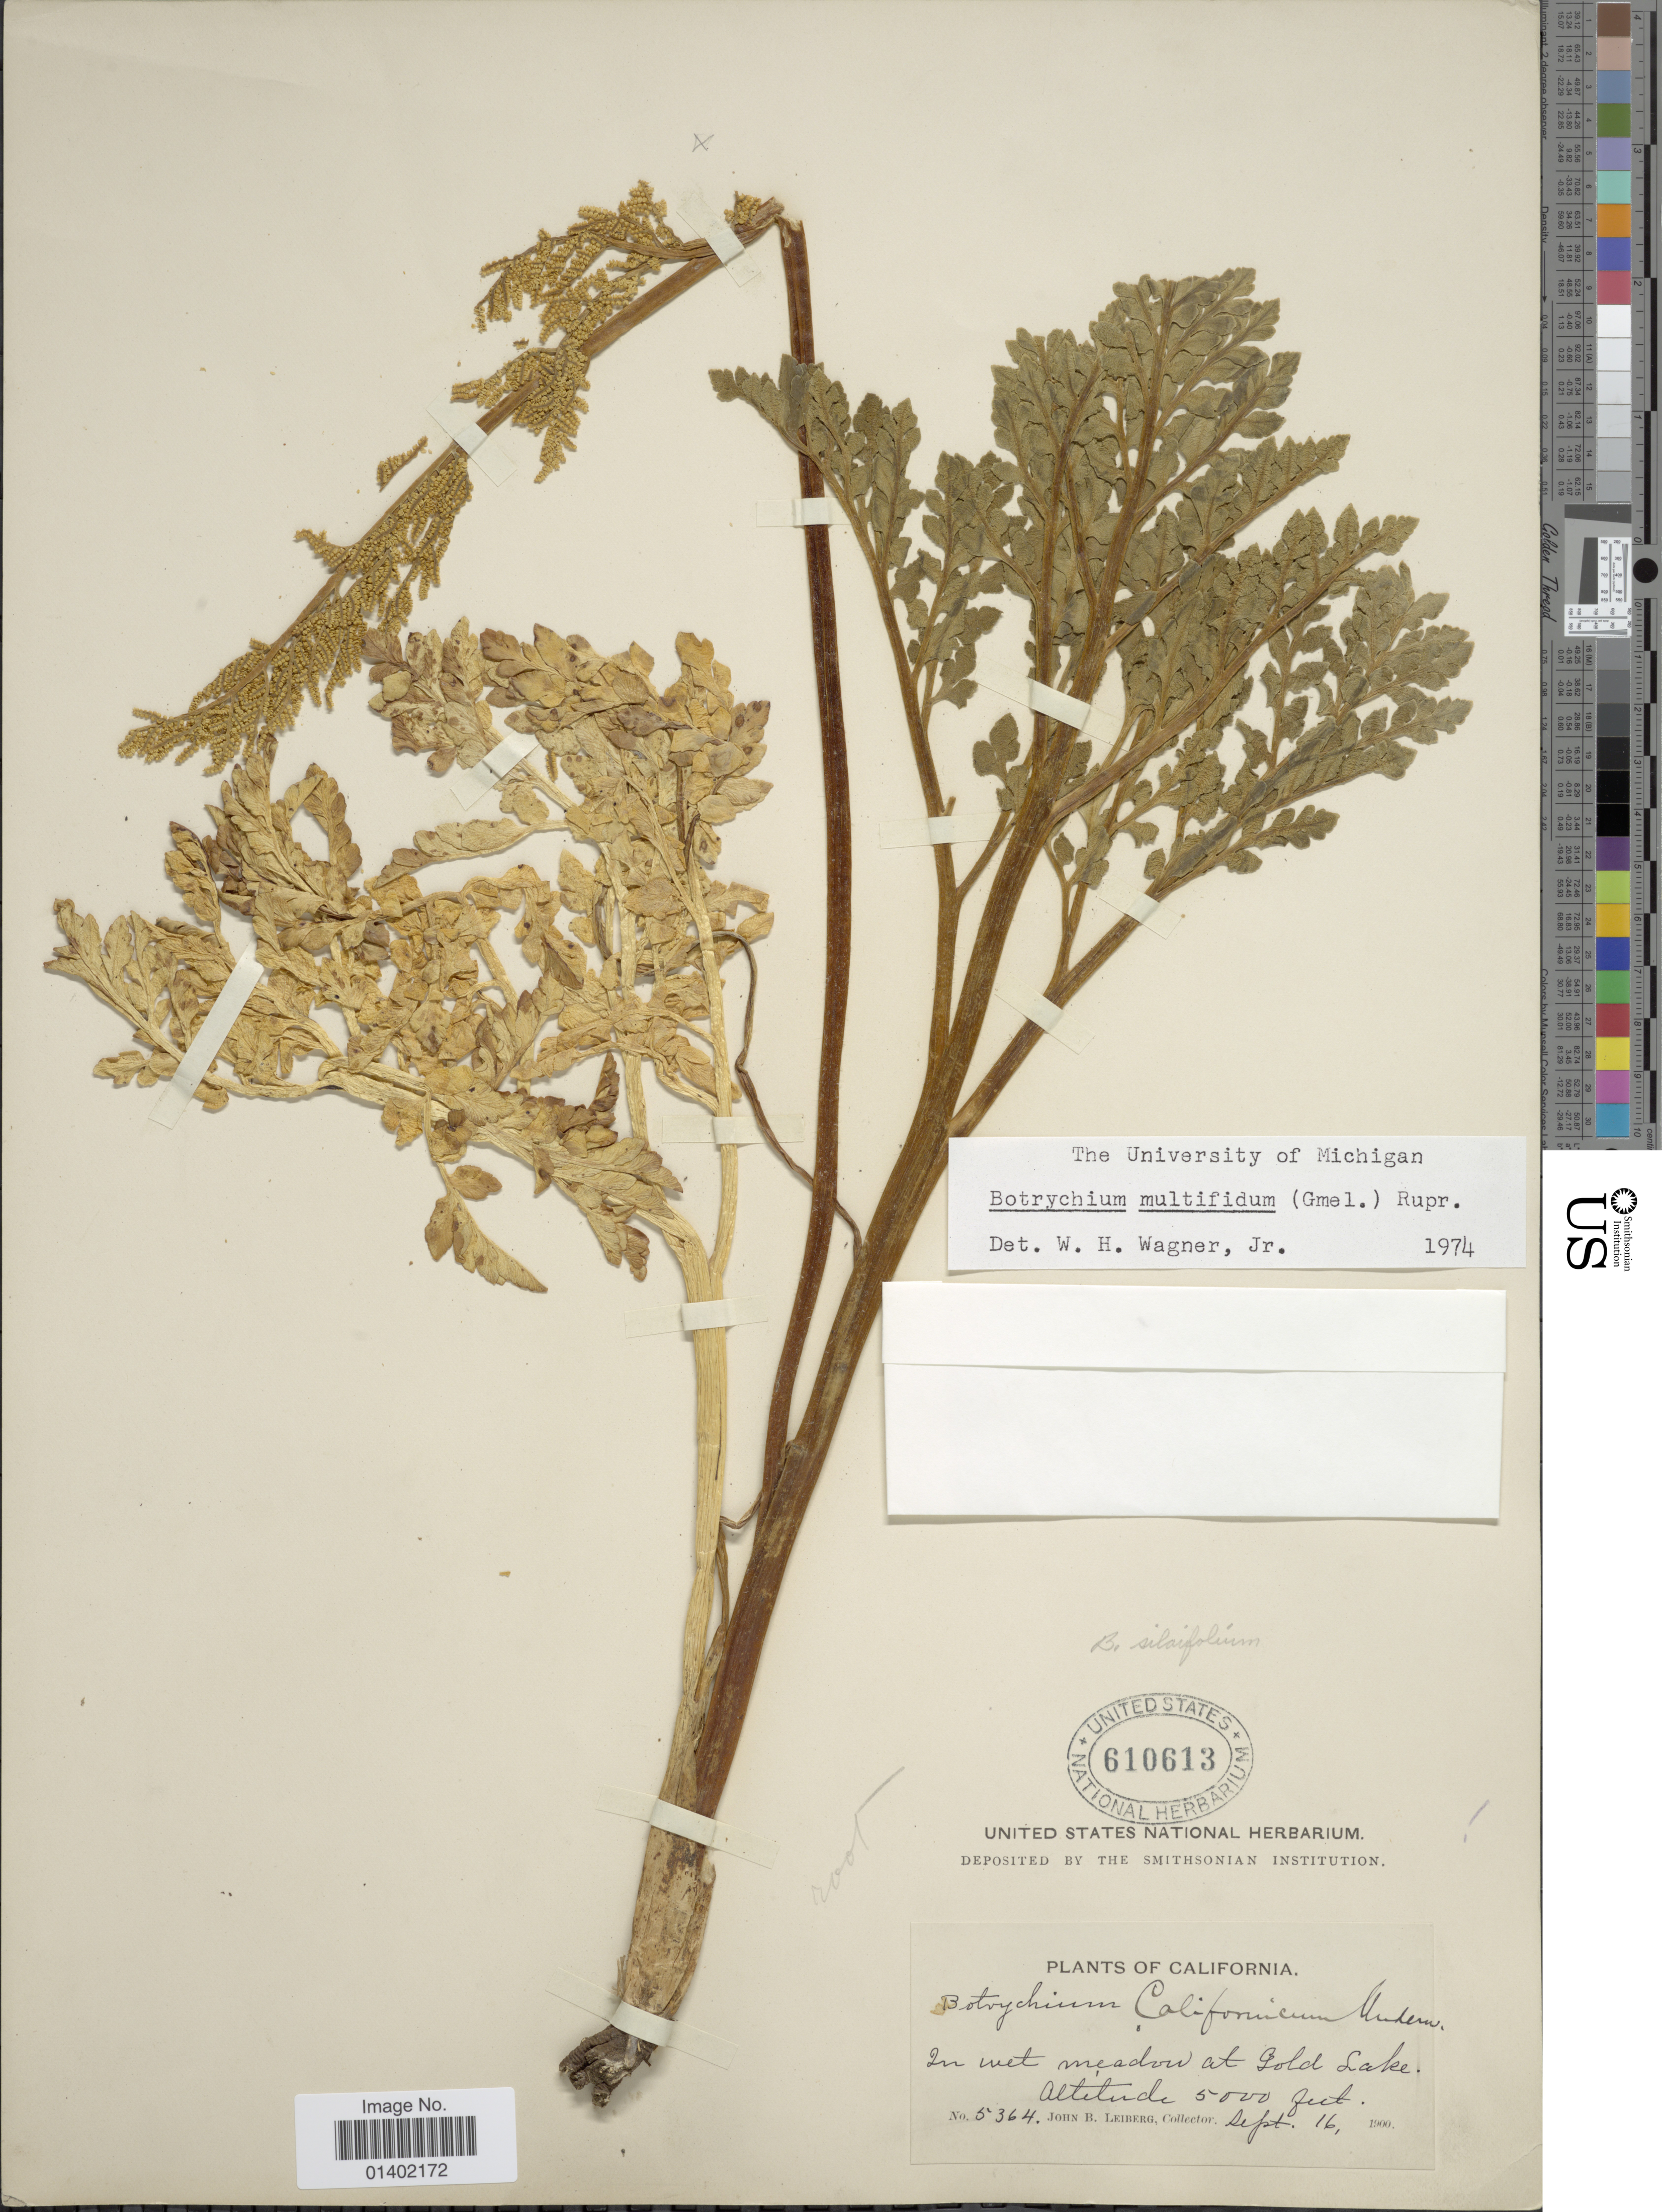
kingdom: Plantae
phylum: Tracheophyta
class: Polypodiopsida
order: Ophioglossales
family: Ophioglossaceae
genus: Botrychium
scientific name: Botrychium multifidum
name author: (J.F. Gmel.) Rupr.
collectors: J. B. Leiberg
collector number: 5364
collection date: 1900-09-16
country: United States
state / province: California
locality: Plants of California, Gold Lake.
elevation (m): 1524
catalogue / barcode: US 610613